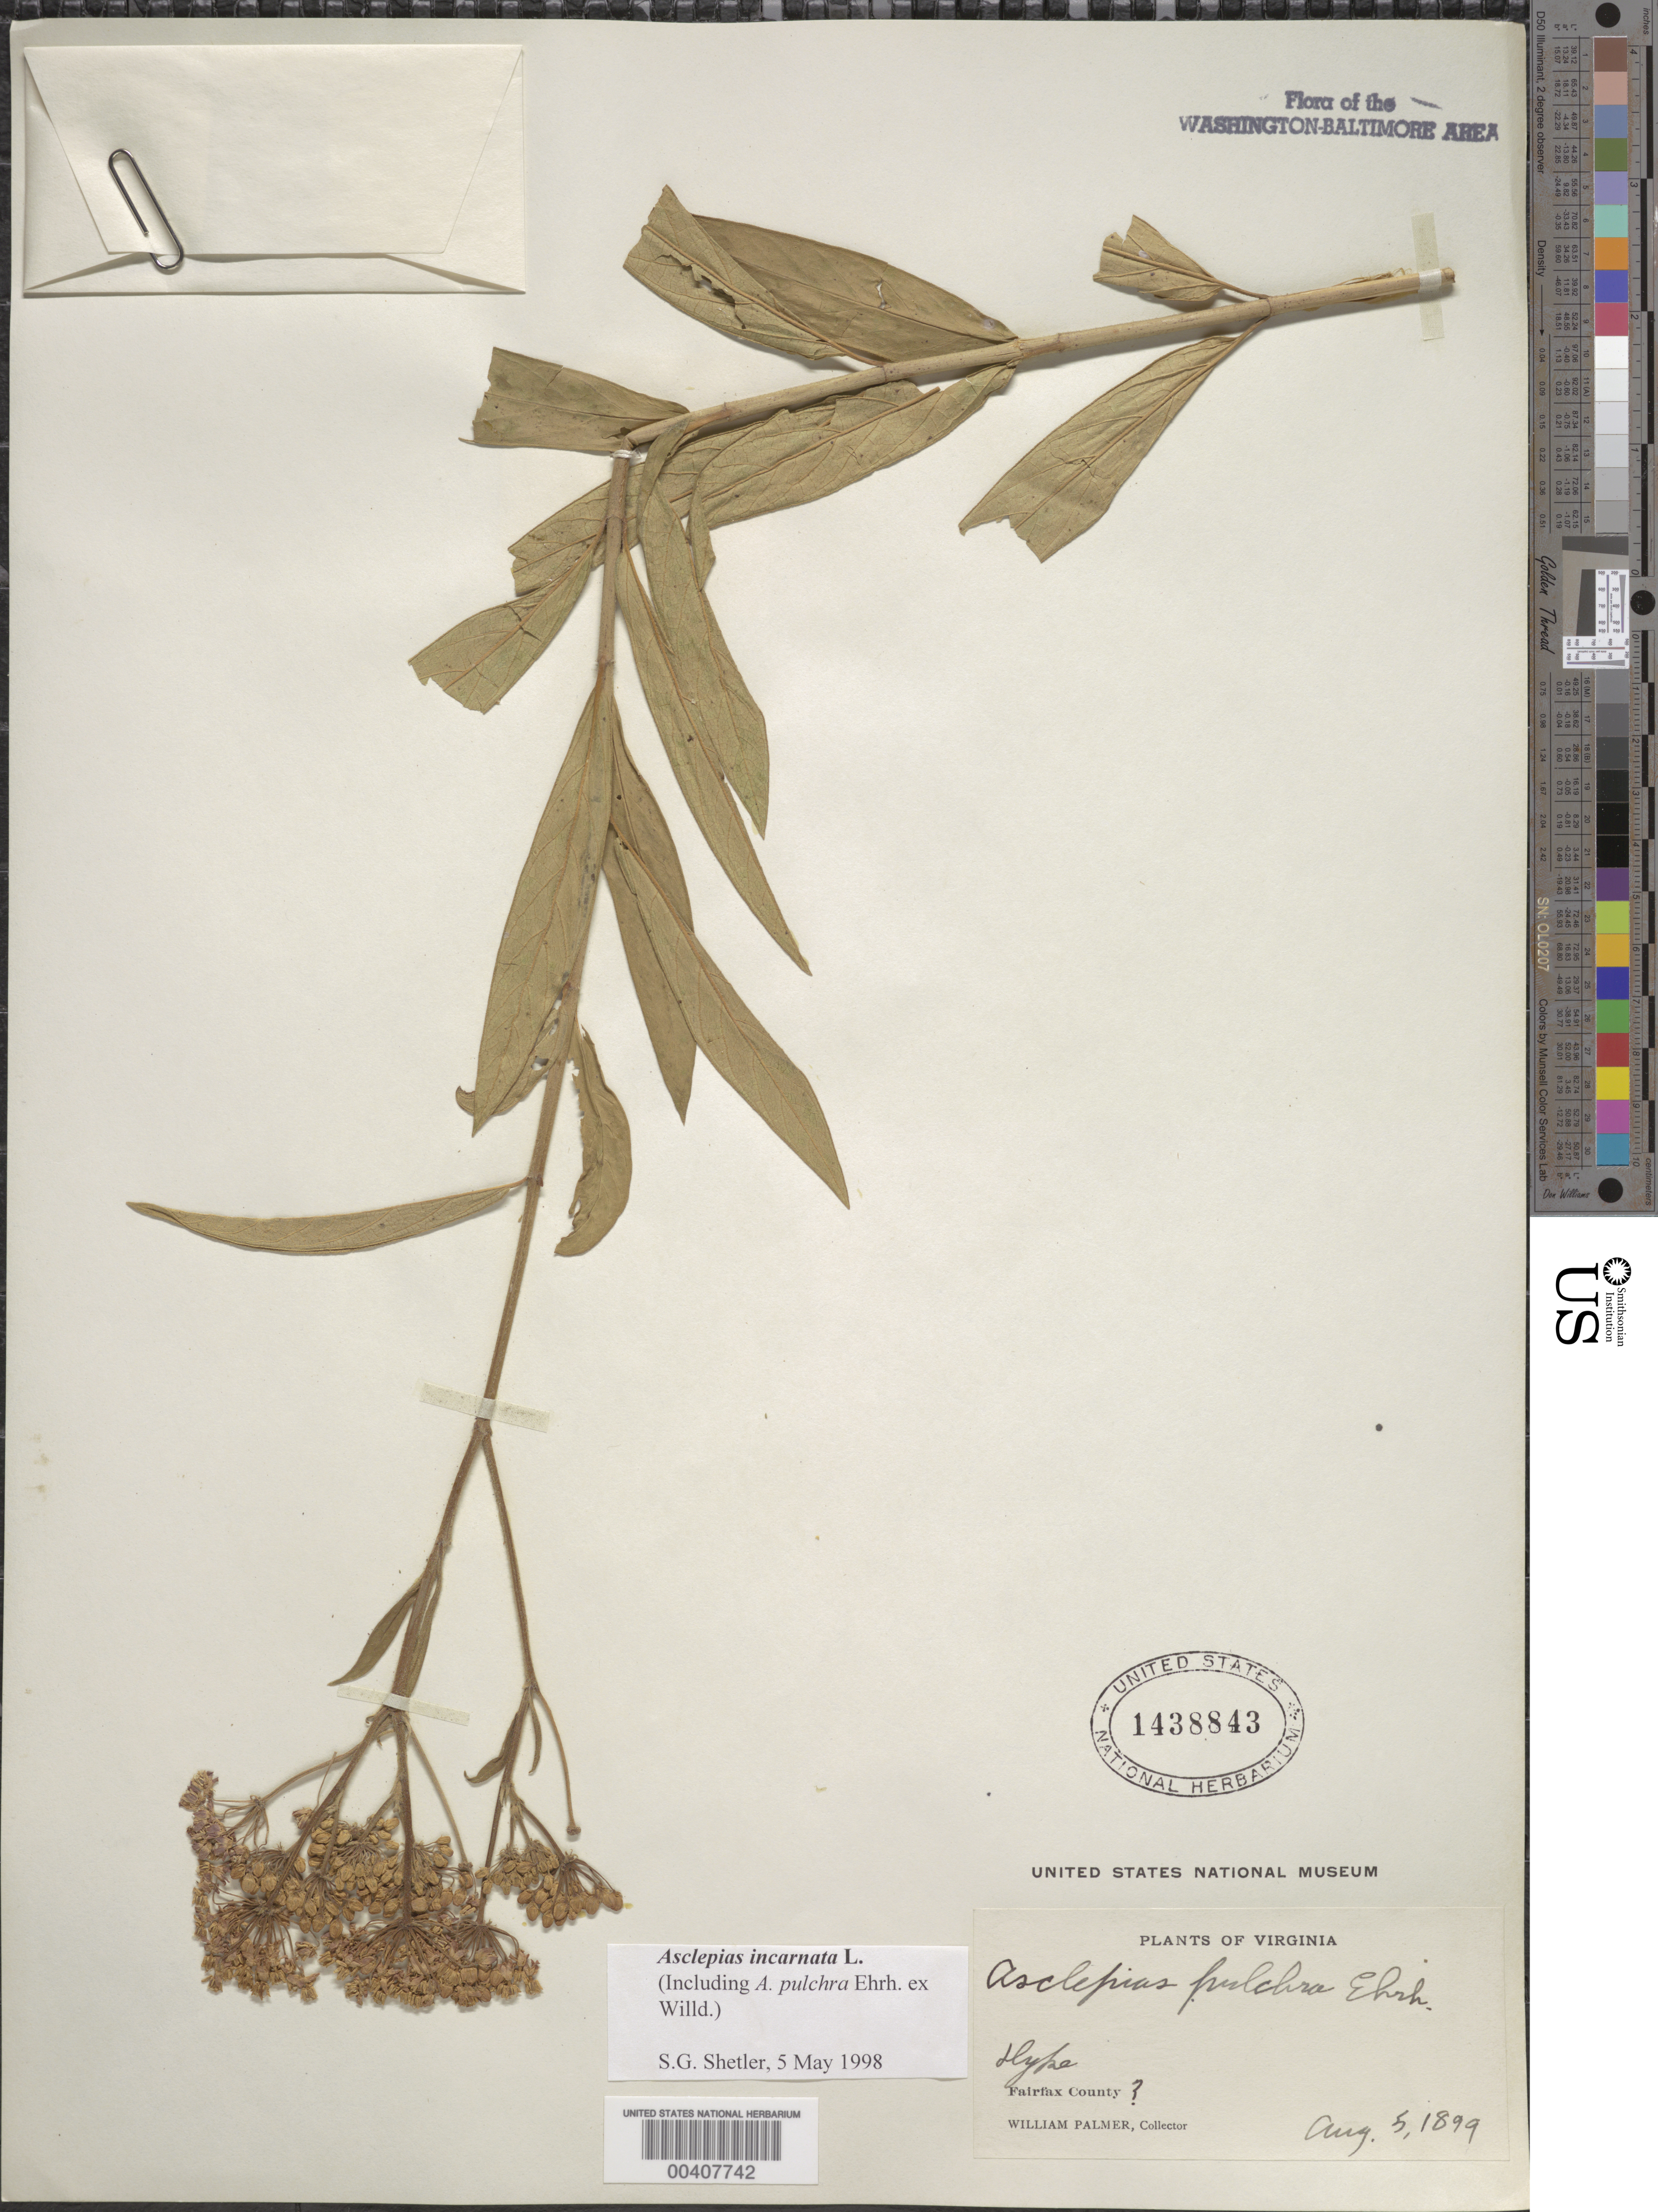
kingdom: Plantae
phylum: Tracheophyta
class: Magnoliopsida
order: Gentianales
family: Apocynaceae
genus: Asclepias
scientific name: Asclepias incarnata subsp. pulchra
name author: (Ehrh. ex Willd.) Woodson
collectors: W. Palmer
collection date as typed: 05 Aug 1899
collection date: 1899-08-05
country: United States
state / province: Virginia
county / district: Fairfax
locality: Dyke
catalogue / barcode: US 1438843